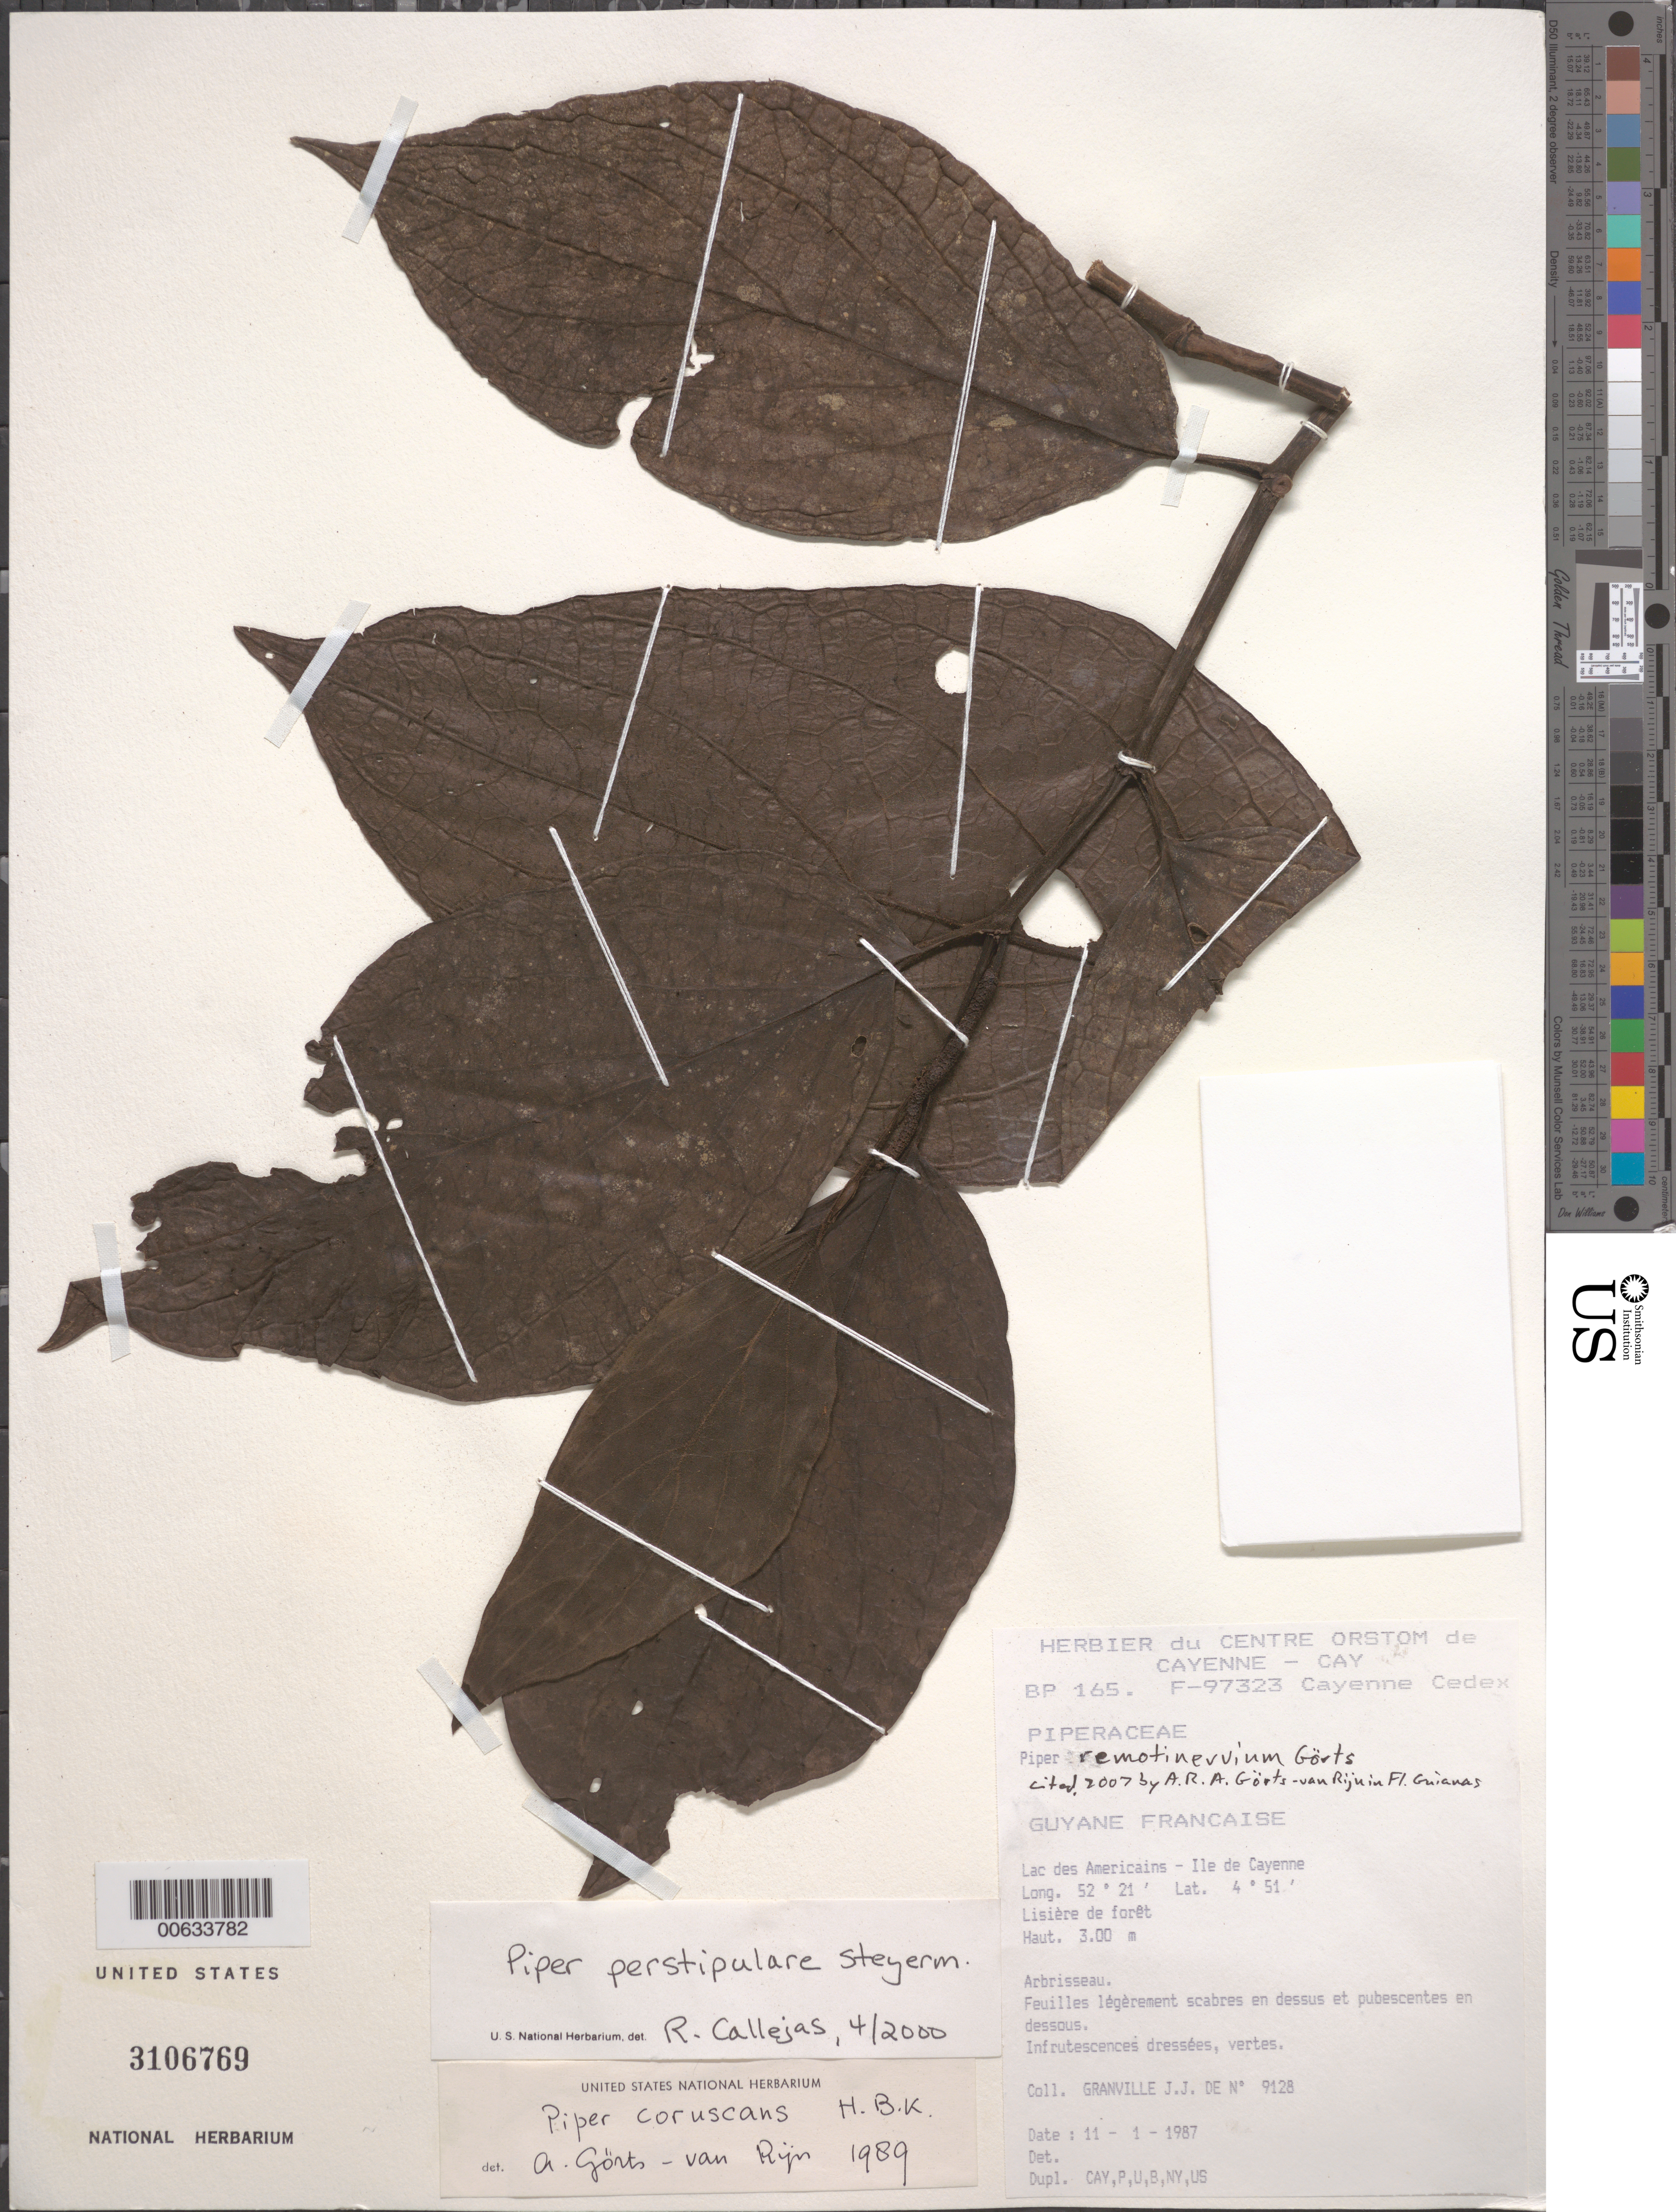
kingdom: Plantae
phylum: Tracheophyta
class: Magnoliopsida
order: Piperales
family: Piperaceae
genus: Piper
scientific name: Piper perstipulare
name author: Steyerm.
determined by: Callejas, Ricardo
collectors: J.-J. de Granville et al.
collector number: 9128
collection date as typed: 11-Jan-87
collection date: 1987-01-11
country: French Guiana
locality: Lac des Américains, Ile de Cayenne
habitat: Lisière de forêt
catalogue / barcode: US 3106769